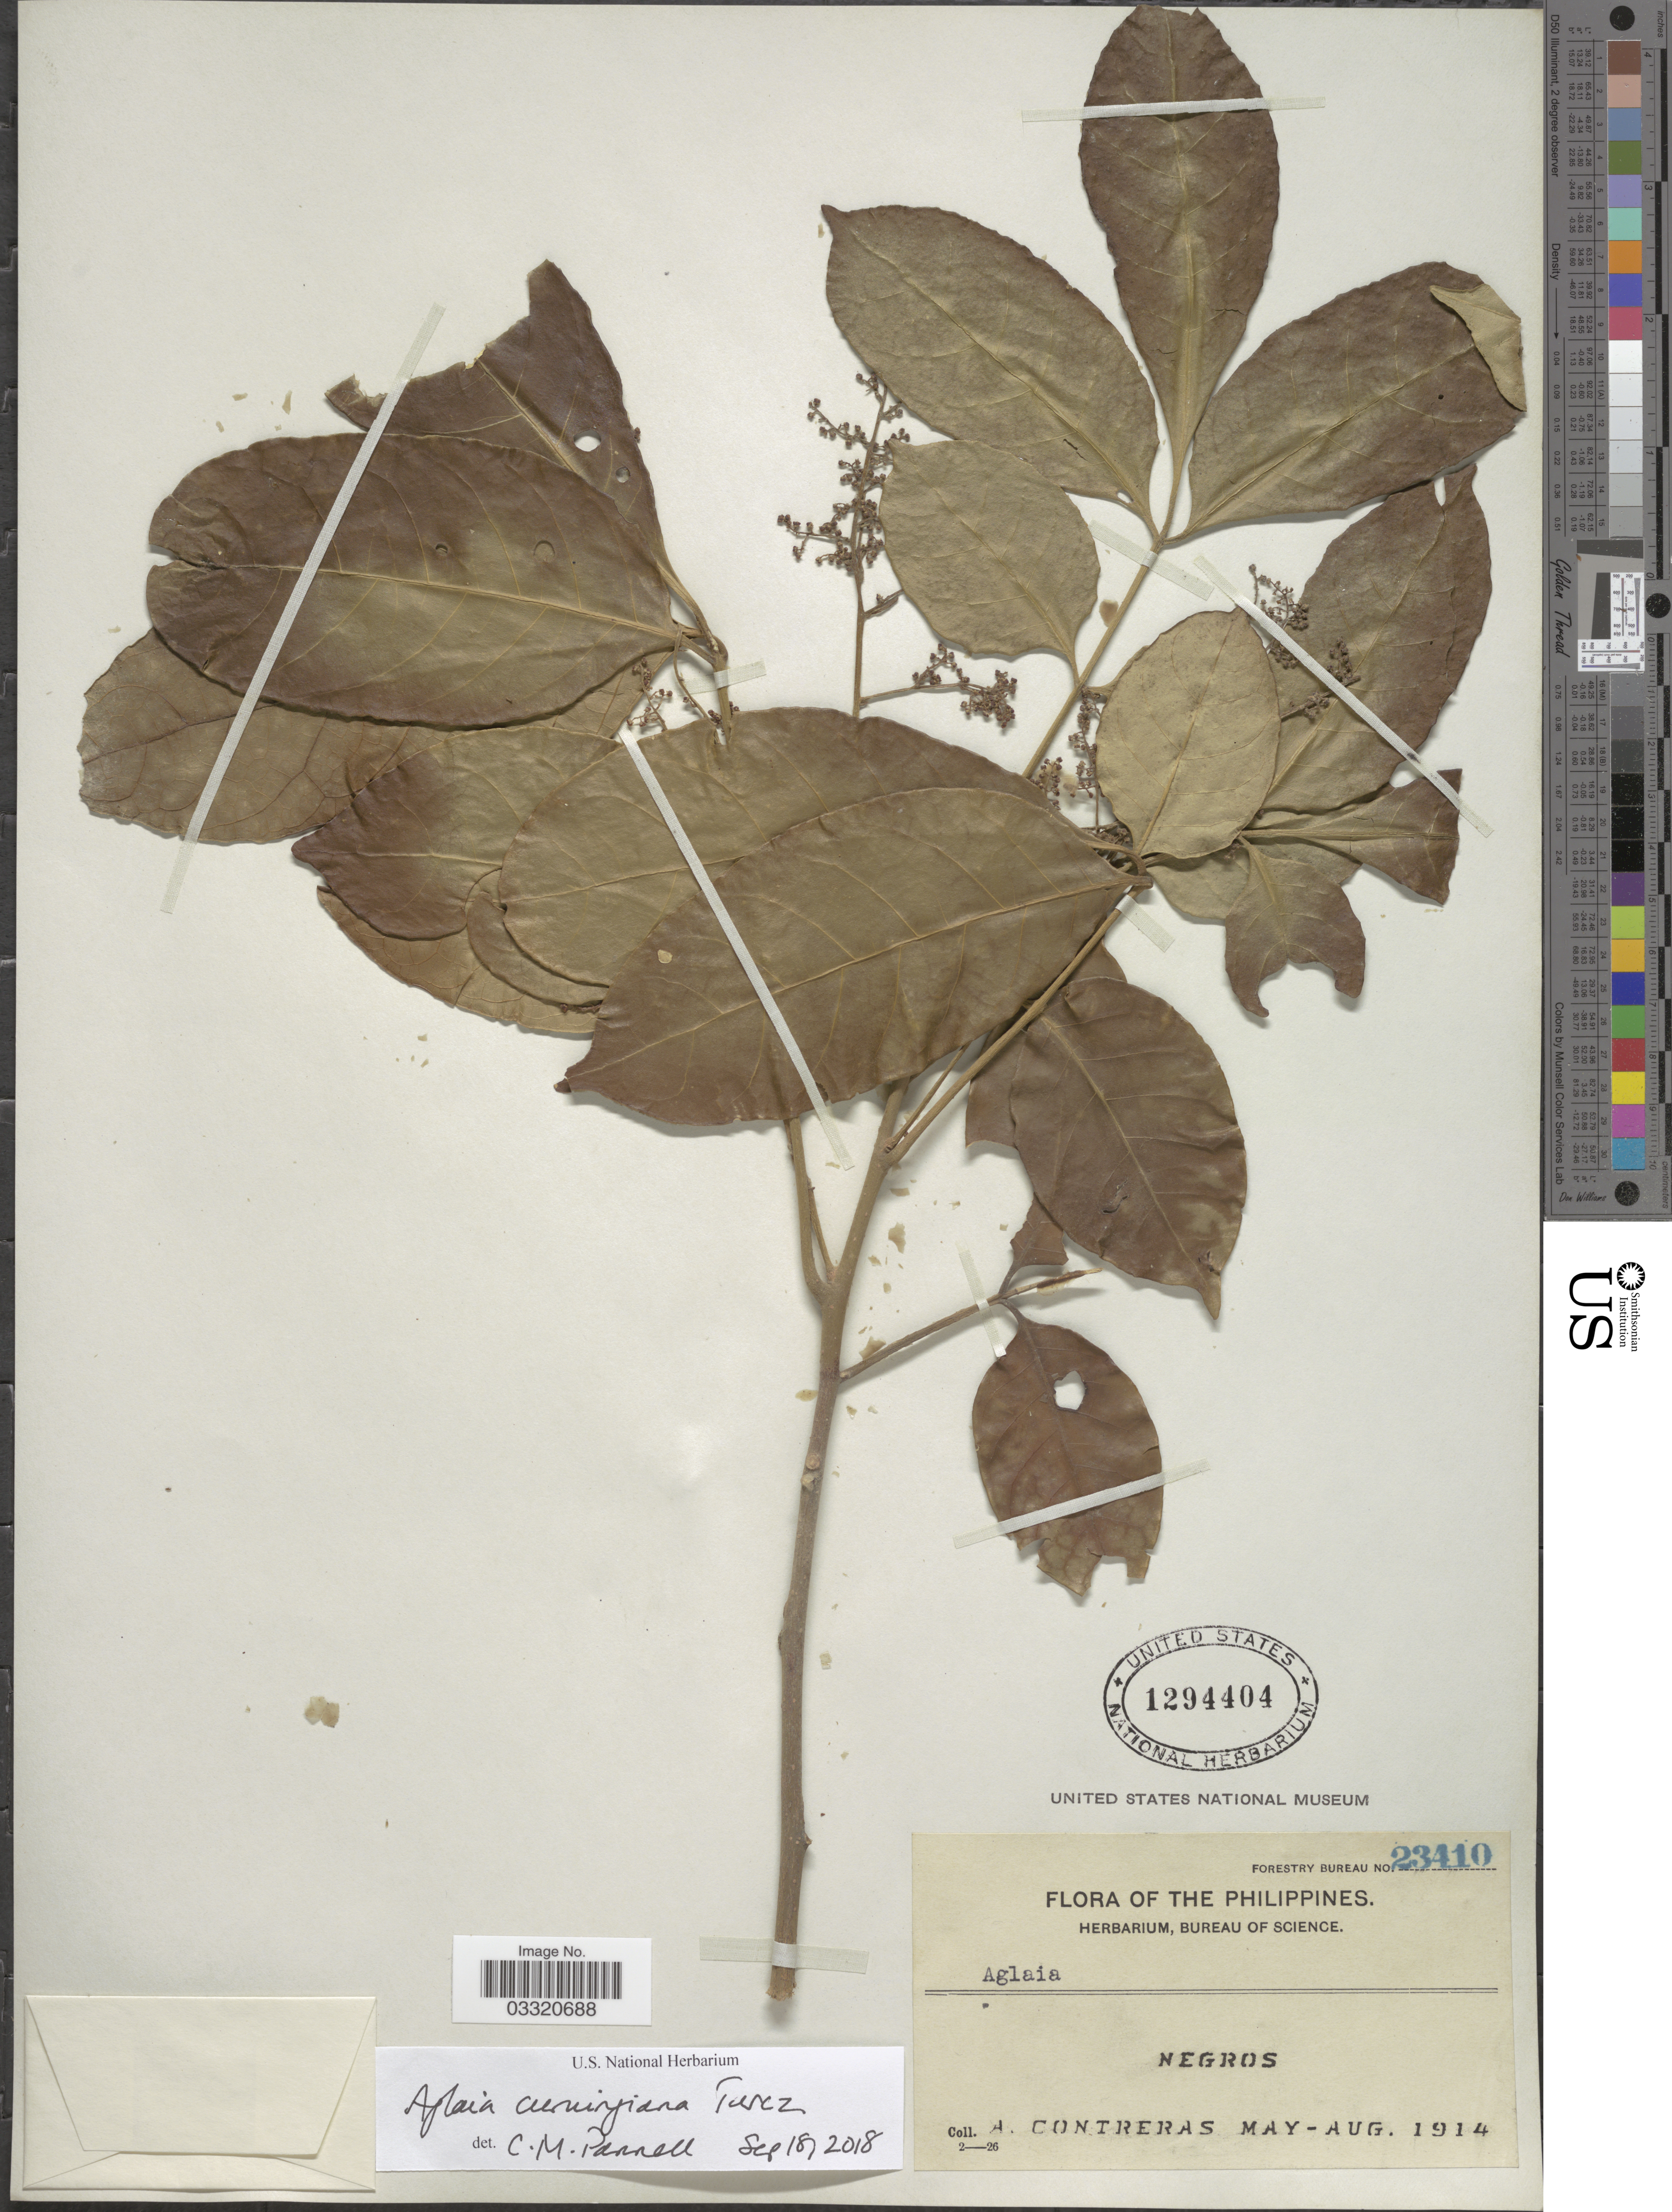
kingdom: Plantae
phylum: Tracheophyta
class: Magnoliopsida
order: Sapindales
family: Meliaceae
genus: Aglaia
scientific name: Aglaia cumingiana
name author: Turcz.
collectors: A. Contreras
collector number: Forestry Bureau 23410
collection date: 1914-05/1914-08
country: Philippines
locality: Negros.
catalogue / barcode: US 1294404